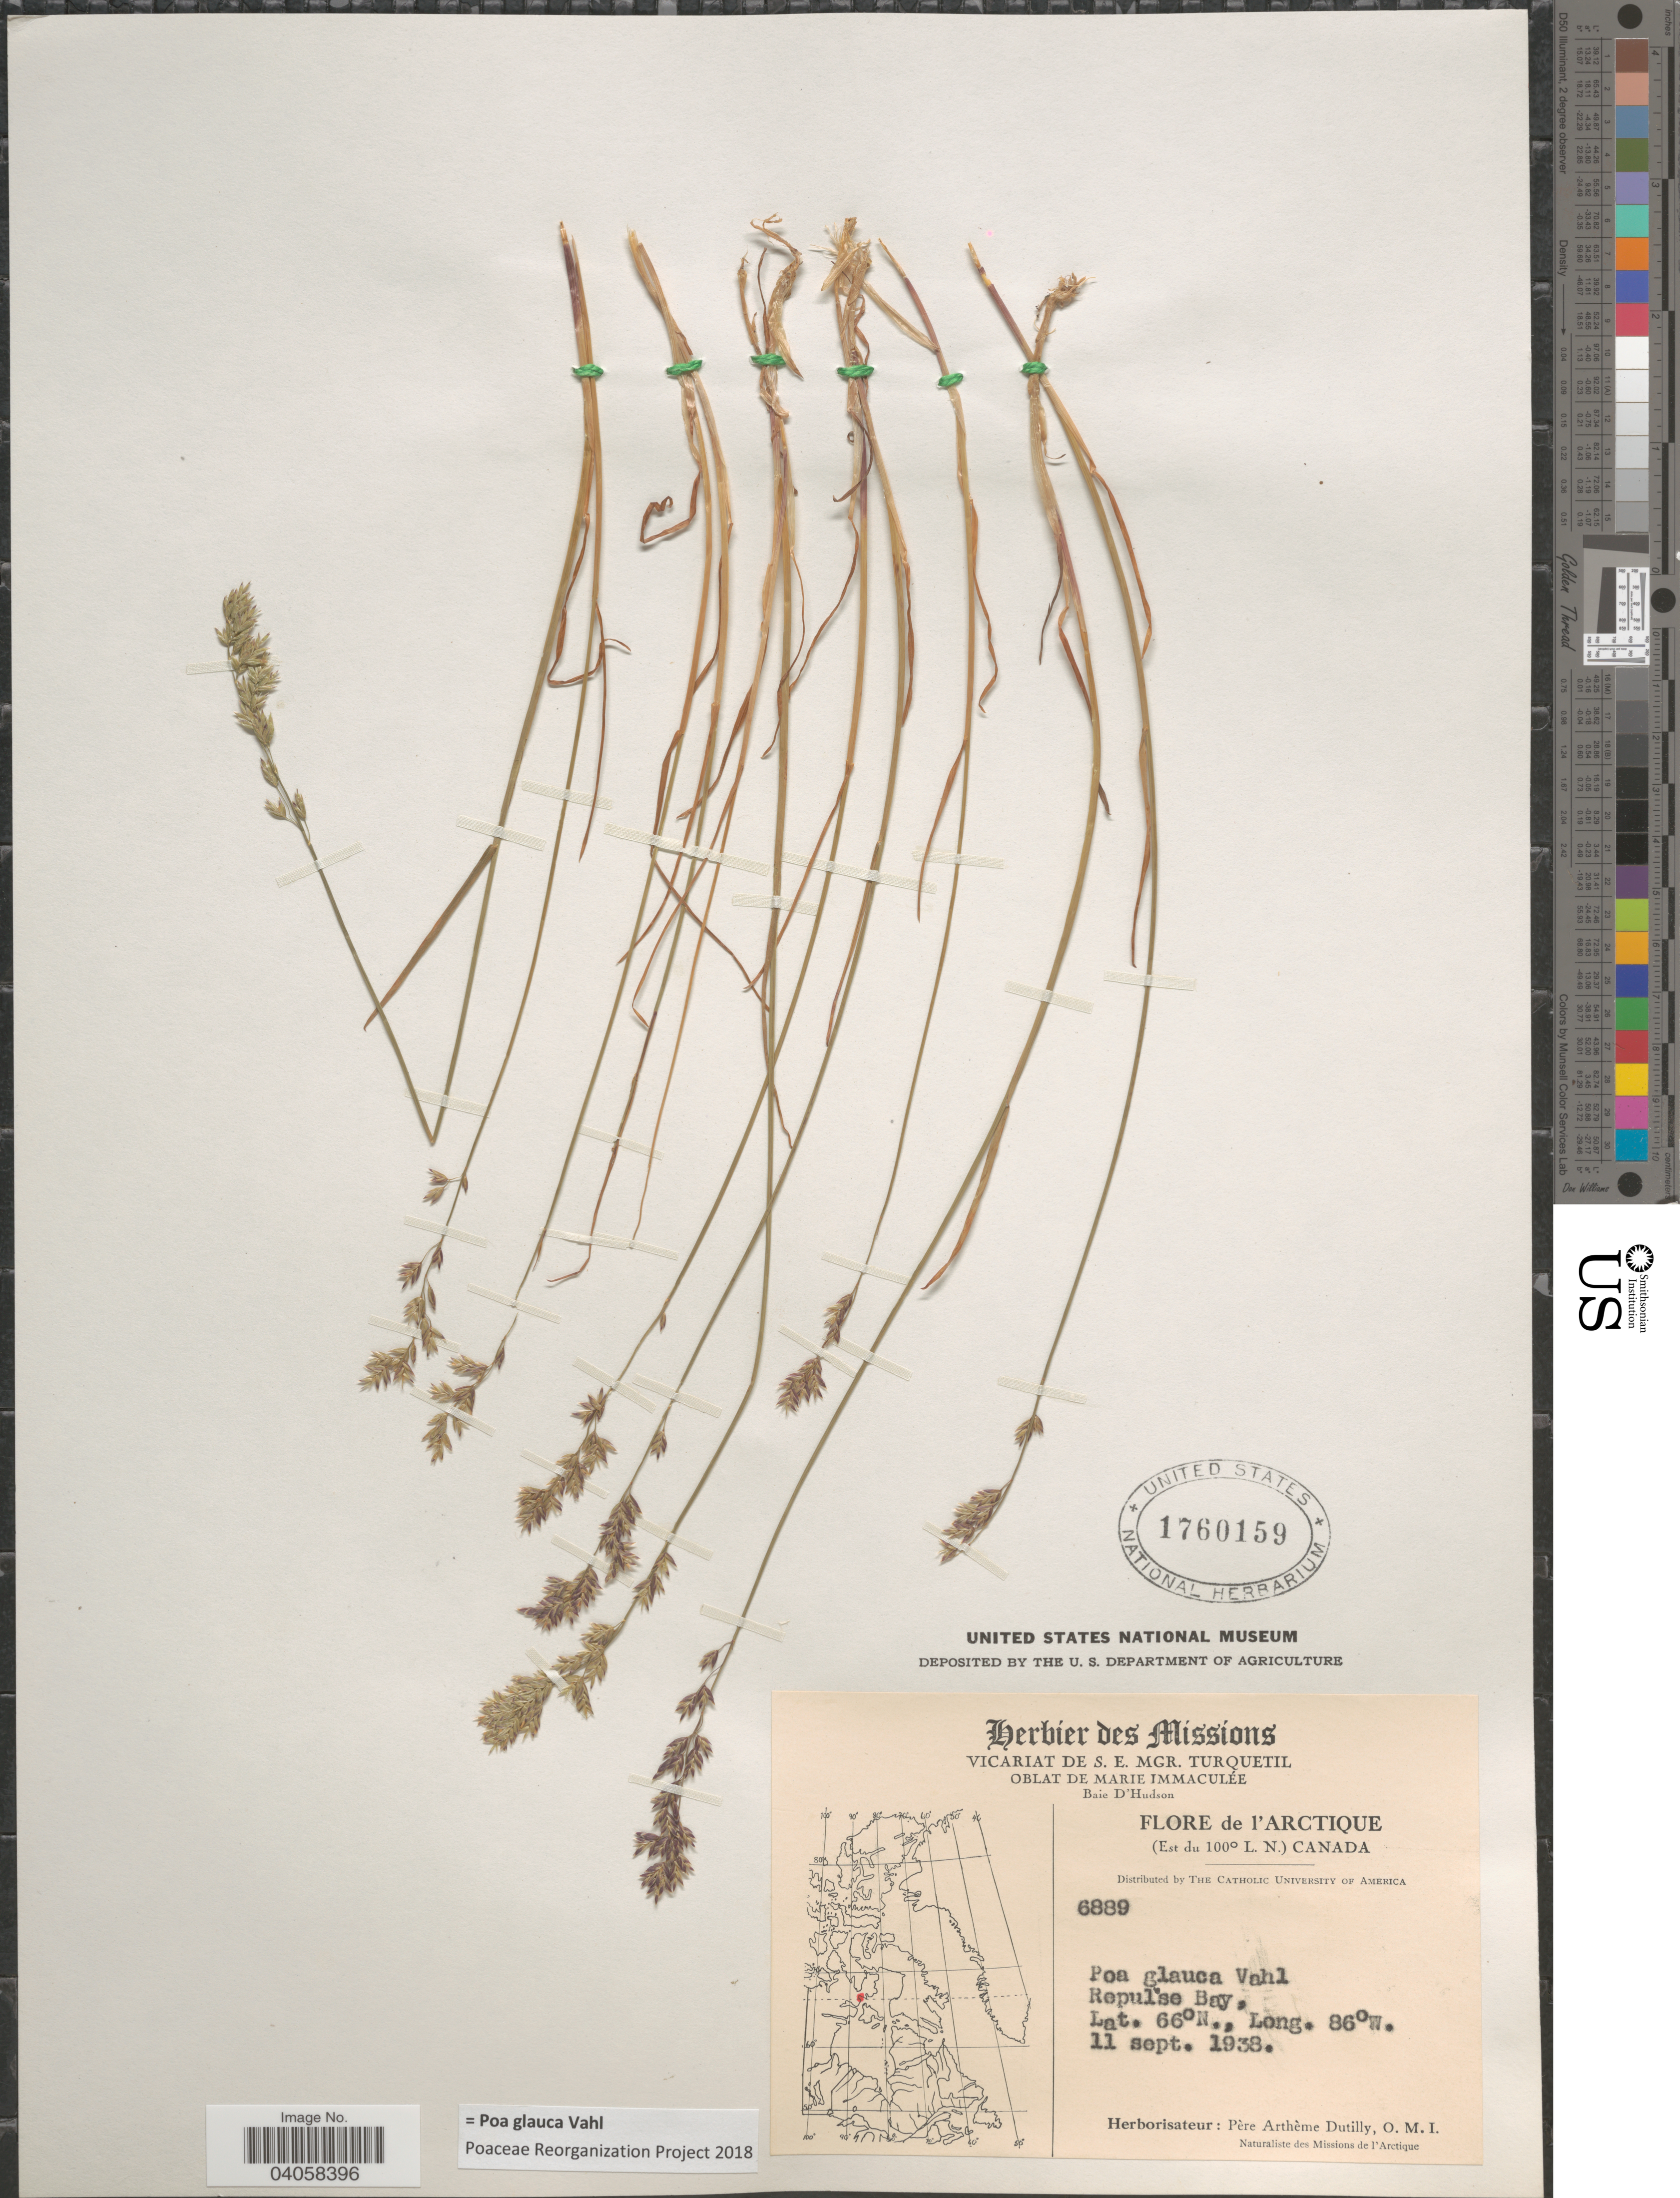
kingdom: Plantae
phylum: Tracheophyta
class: Liliopsida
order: Poales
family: Poaceae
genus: Poa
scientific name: Poa glauca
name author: Vahl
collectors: P. Dutilly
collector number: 6889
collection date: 1938-09-11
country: Canada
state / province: Nunavut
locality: Arctique (Est du 100° L. N.) Canada. Repulse Bay.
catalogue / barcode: US 1760159